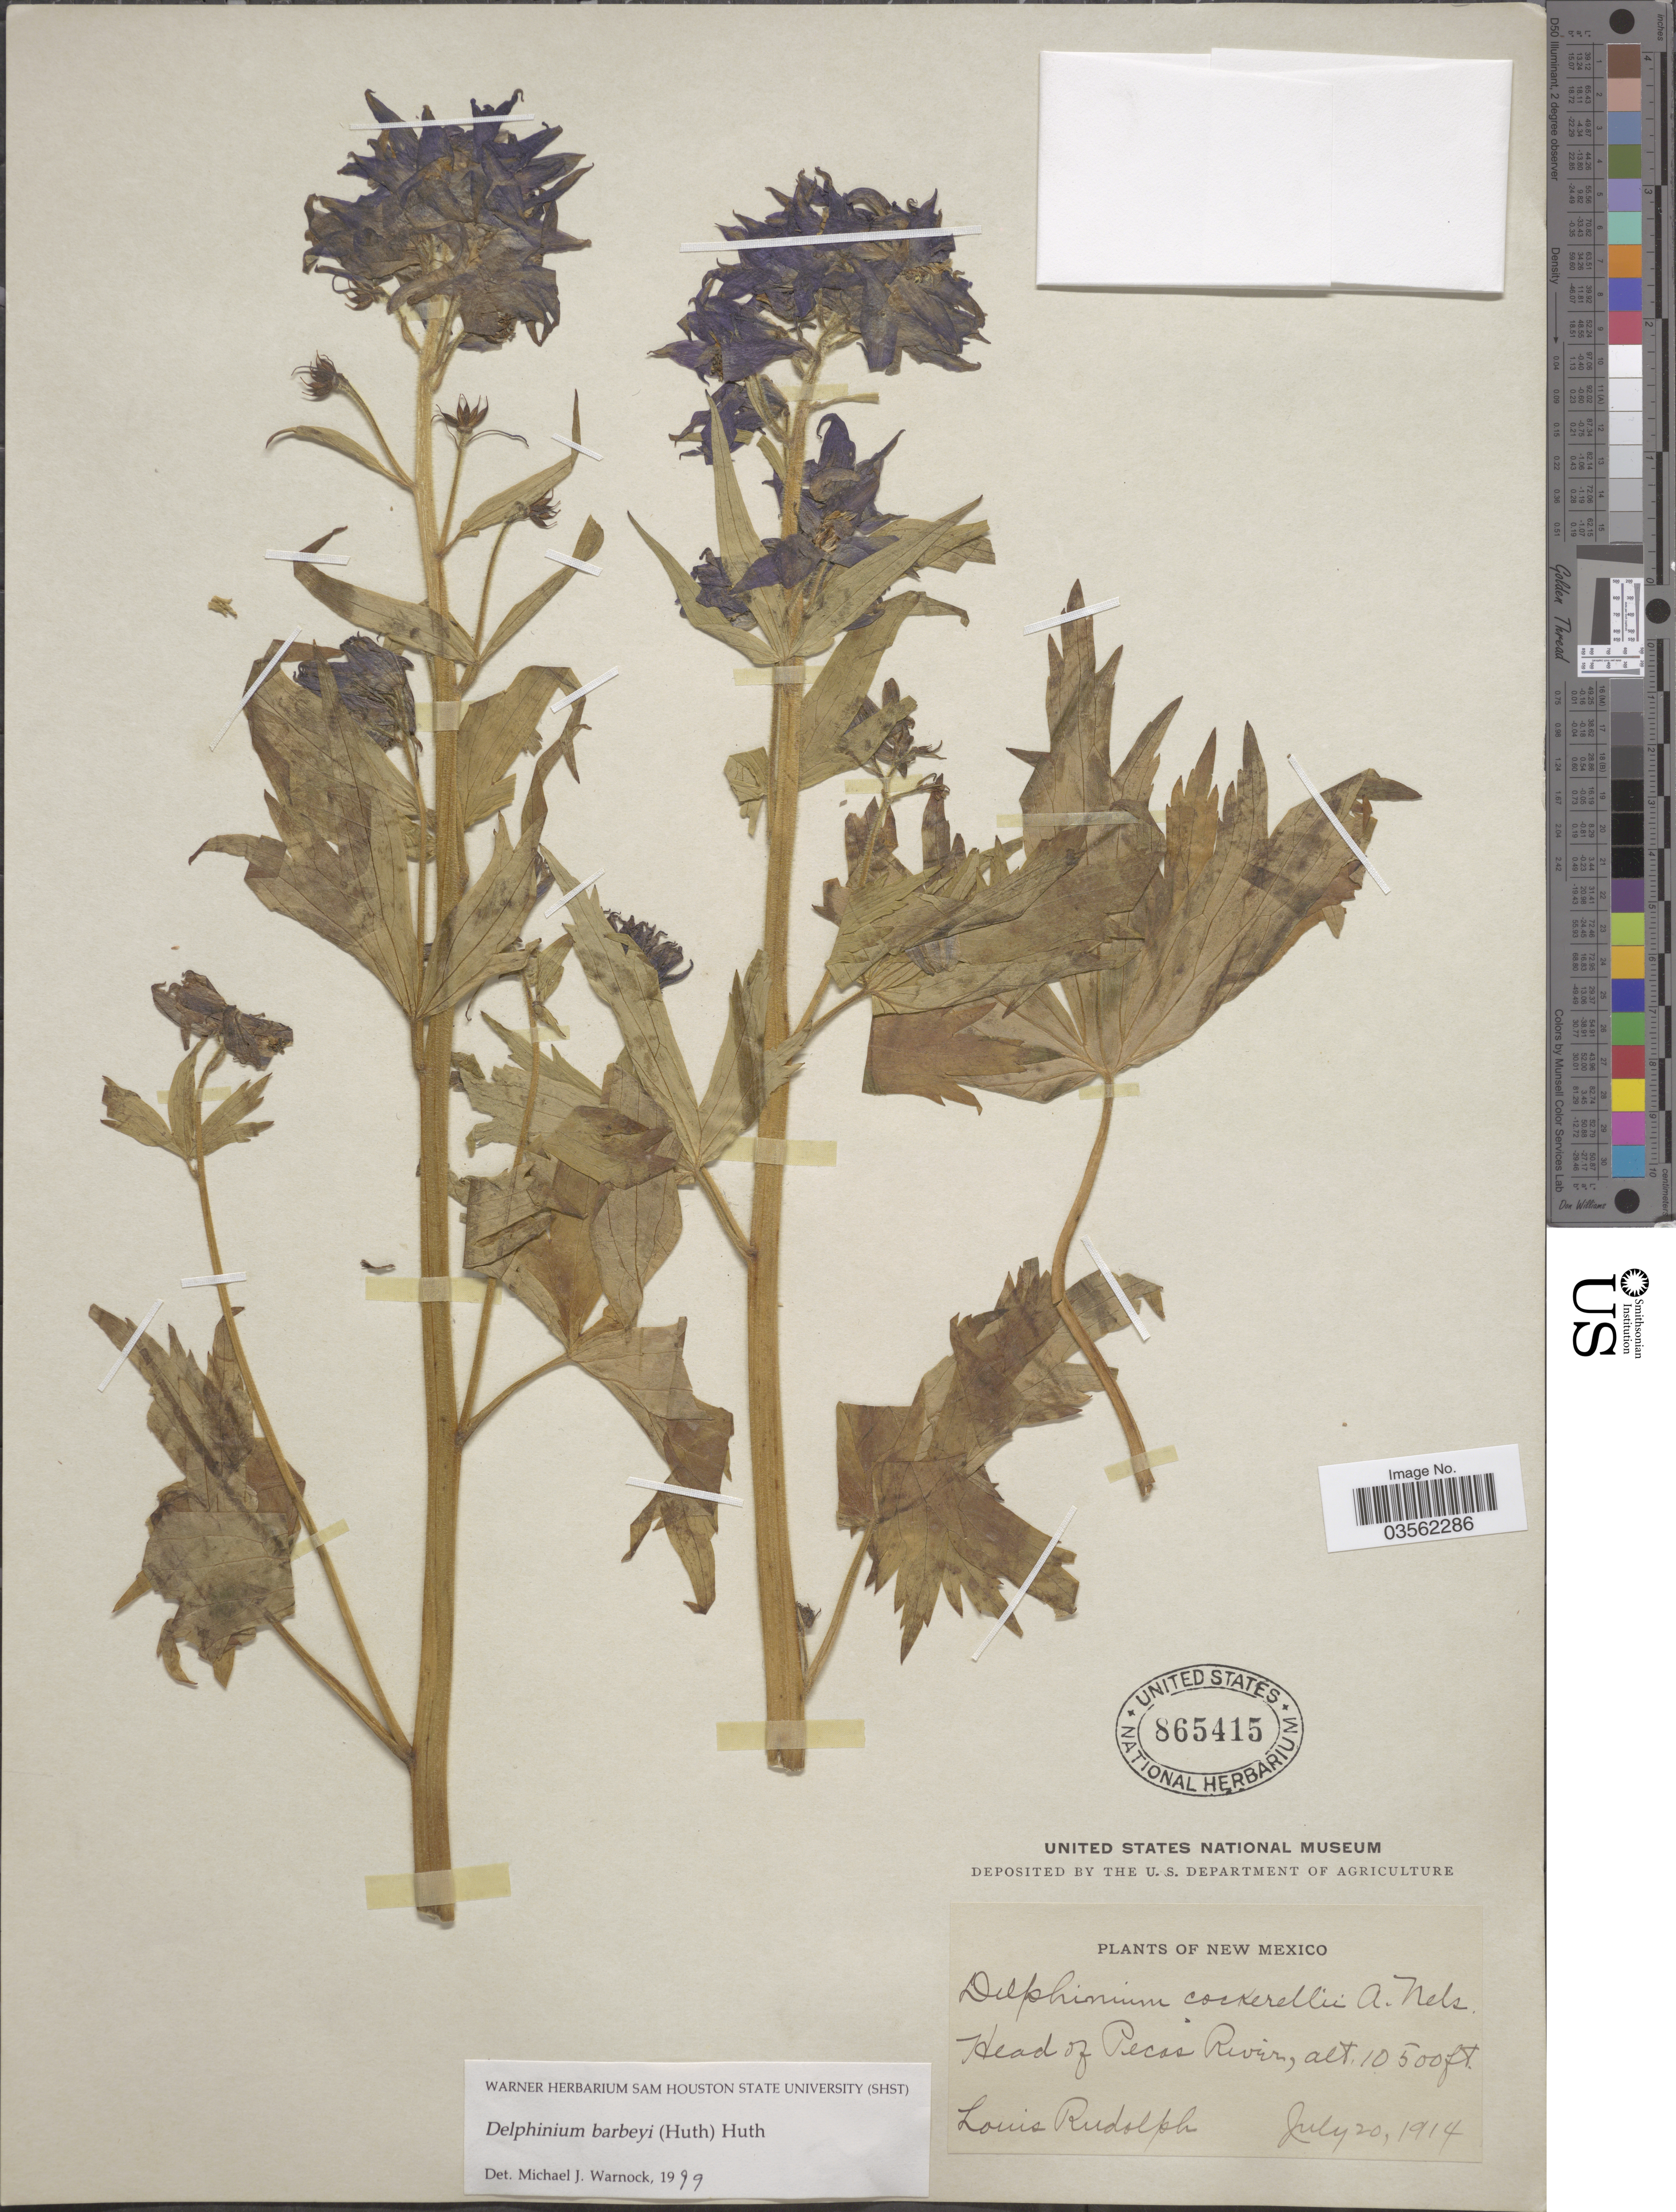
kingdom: Plantae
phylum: Tracheophyta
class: Magnoliopsida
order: Ranunculales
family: Ranunculaceae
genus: Delphinium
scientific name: Delphinium barbeyi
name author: (Huth) Huth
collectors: L. Rudolph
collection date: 1914-07-20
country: United States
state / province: New Mexico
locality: Head of Pecos River.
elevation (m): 3200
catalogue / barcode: US 865415